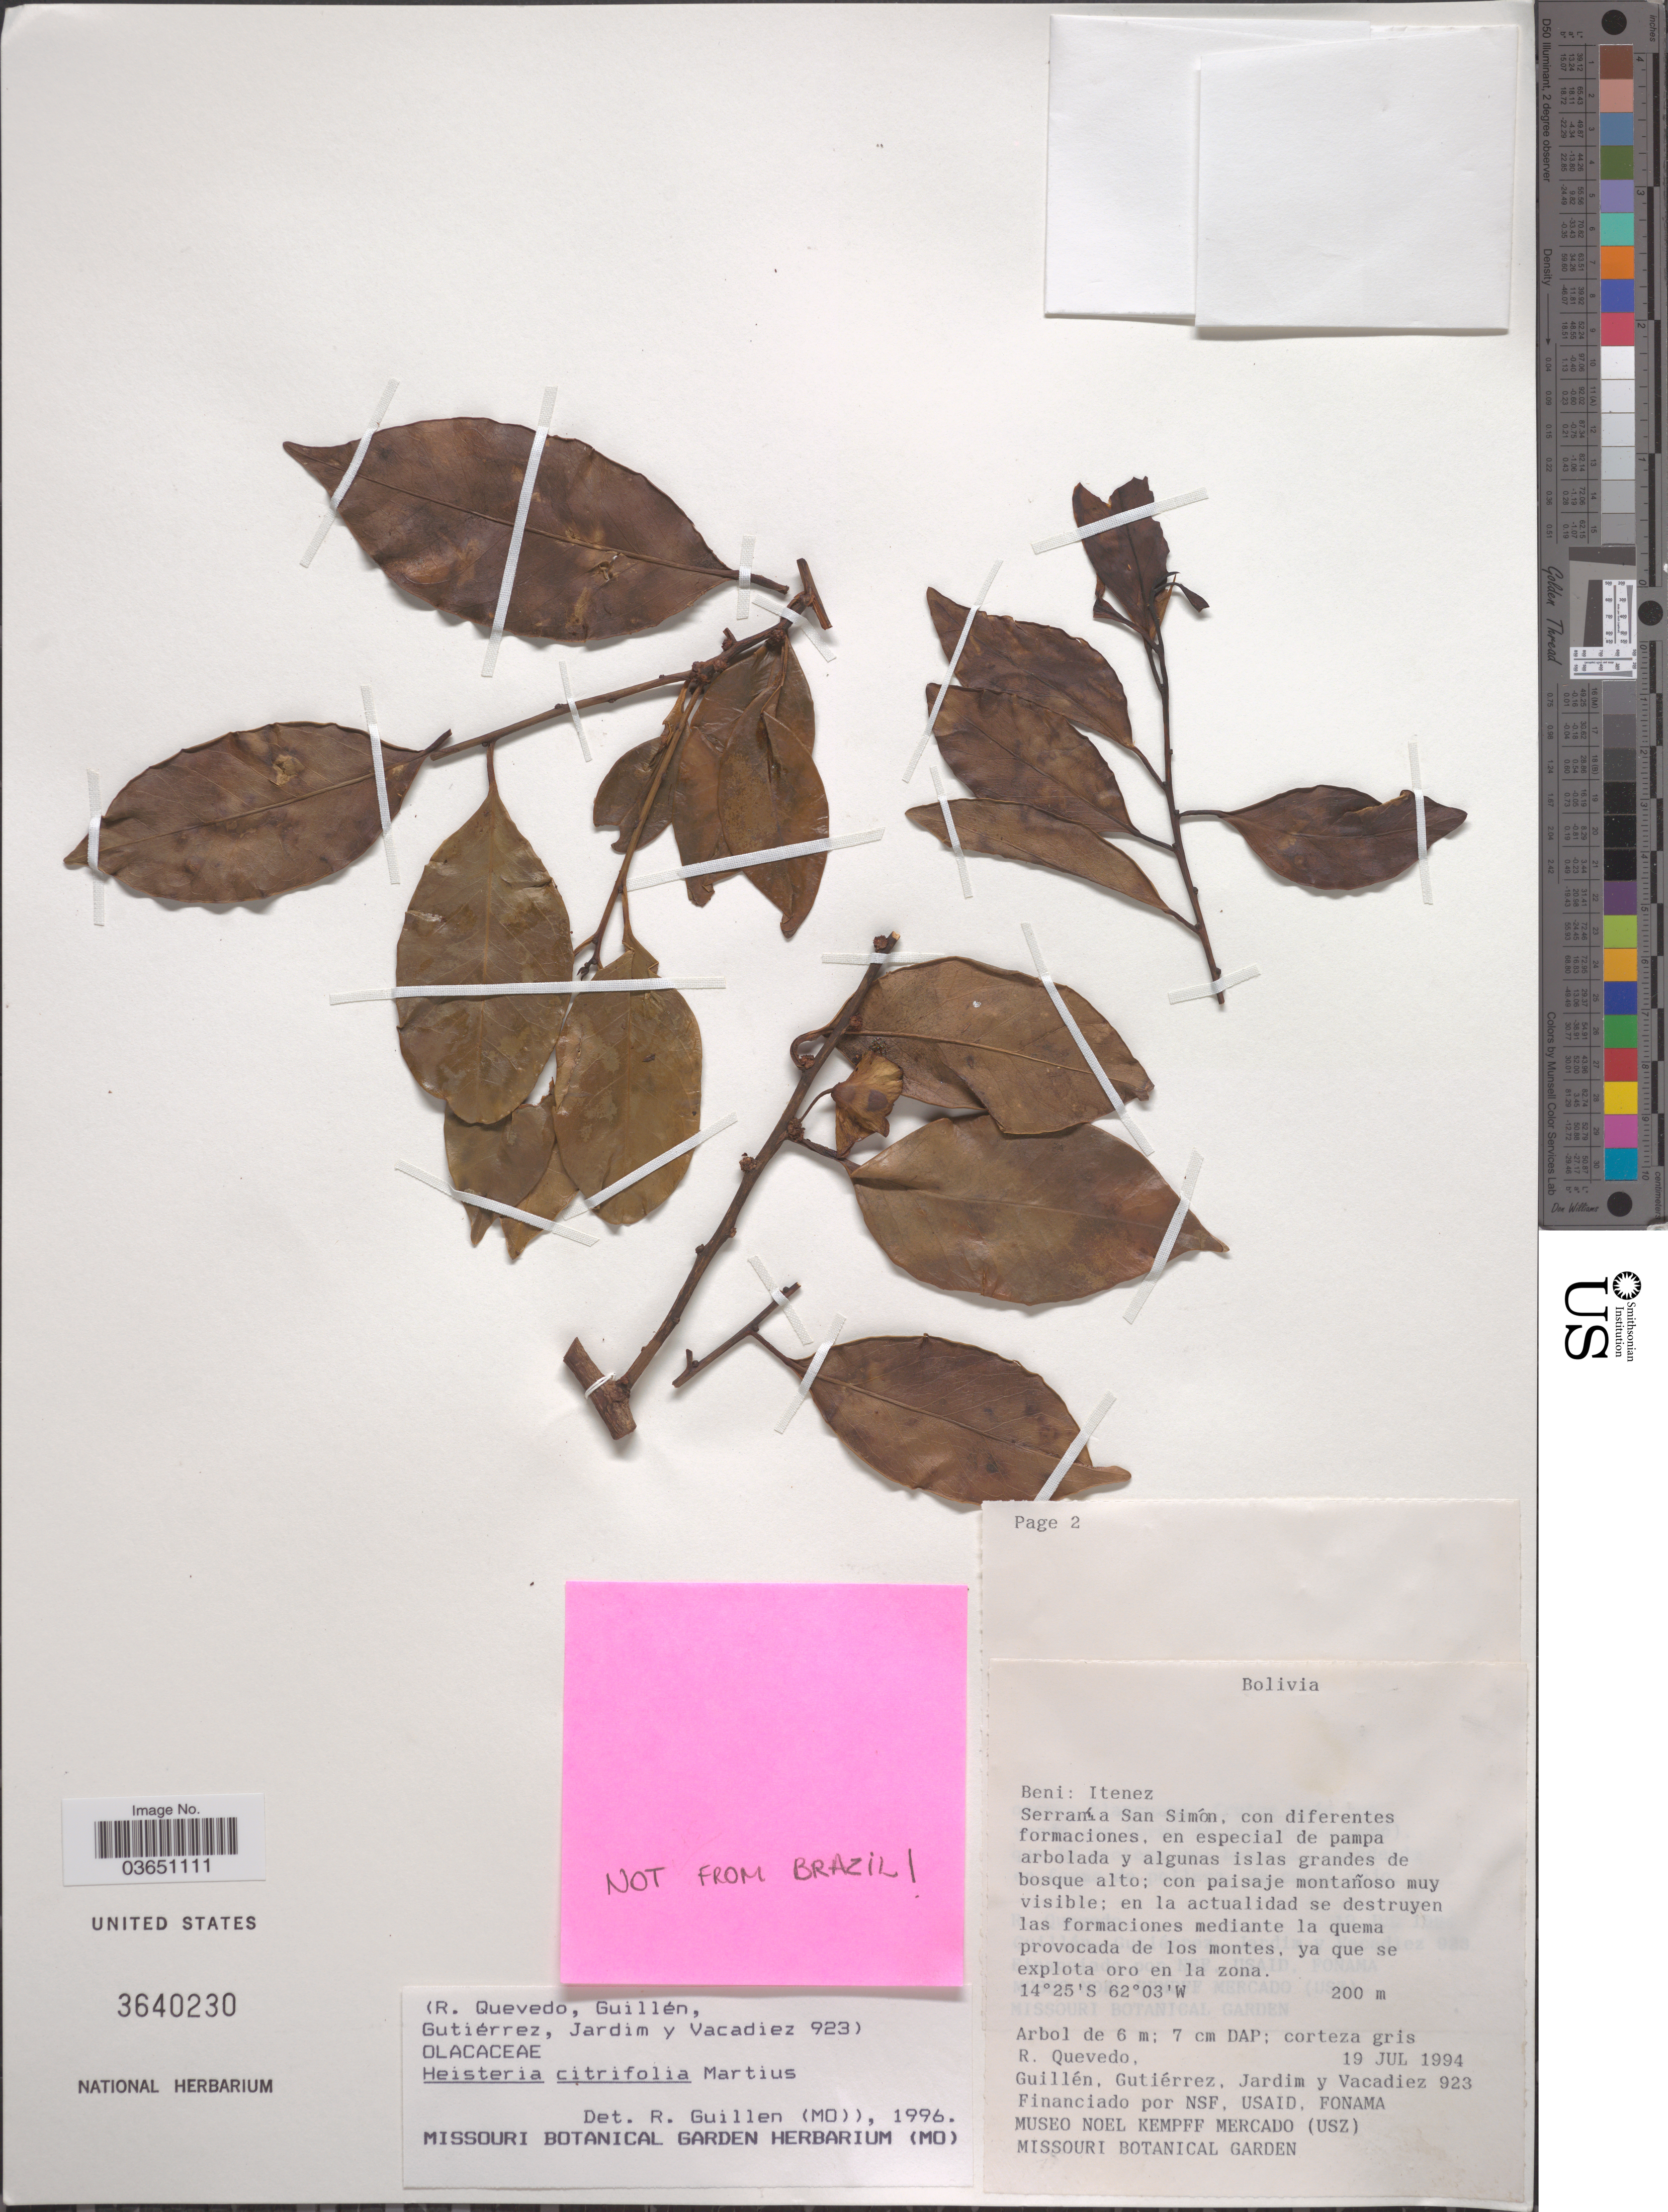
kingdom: Plantae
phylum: Tracheophyta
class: Magnoliopsida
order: Santalales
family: Erythropalaceae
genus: Heisteria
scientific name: Heisteria citrifolia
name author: Engl.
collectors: R. Quevedo, -- Guillen, Gutiérrez, --, Jardim, -- & -. Vacadiez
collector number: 923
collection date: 1994-07-19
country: Bolivia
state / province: Beni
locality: Itenez Serrania San Simón, con diferentes formaciones, en especial de pampa arbolada y algunas islas grandes de bosque alto.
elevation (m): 200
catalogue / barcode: US 3640230